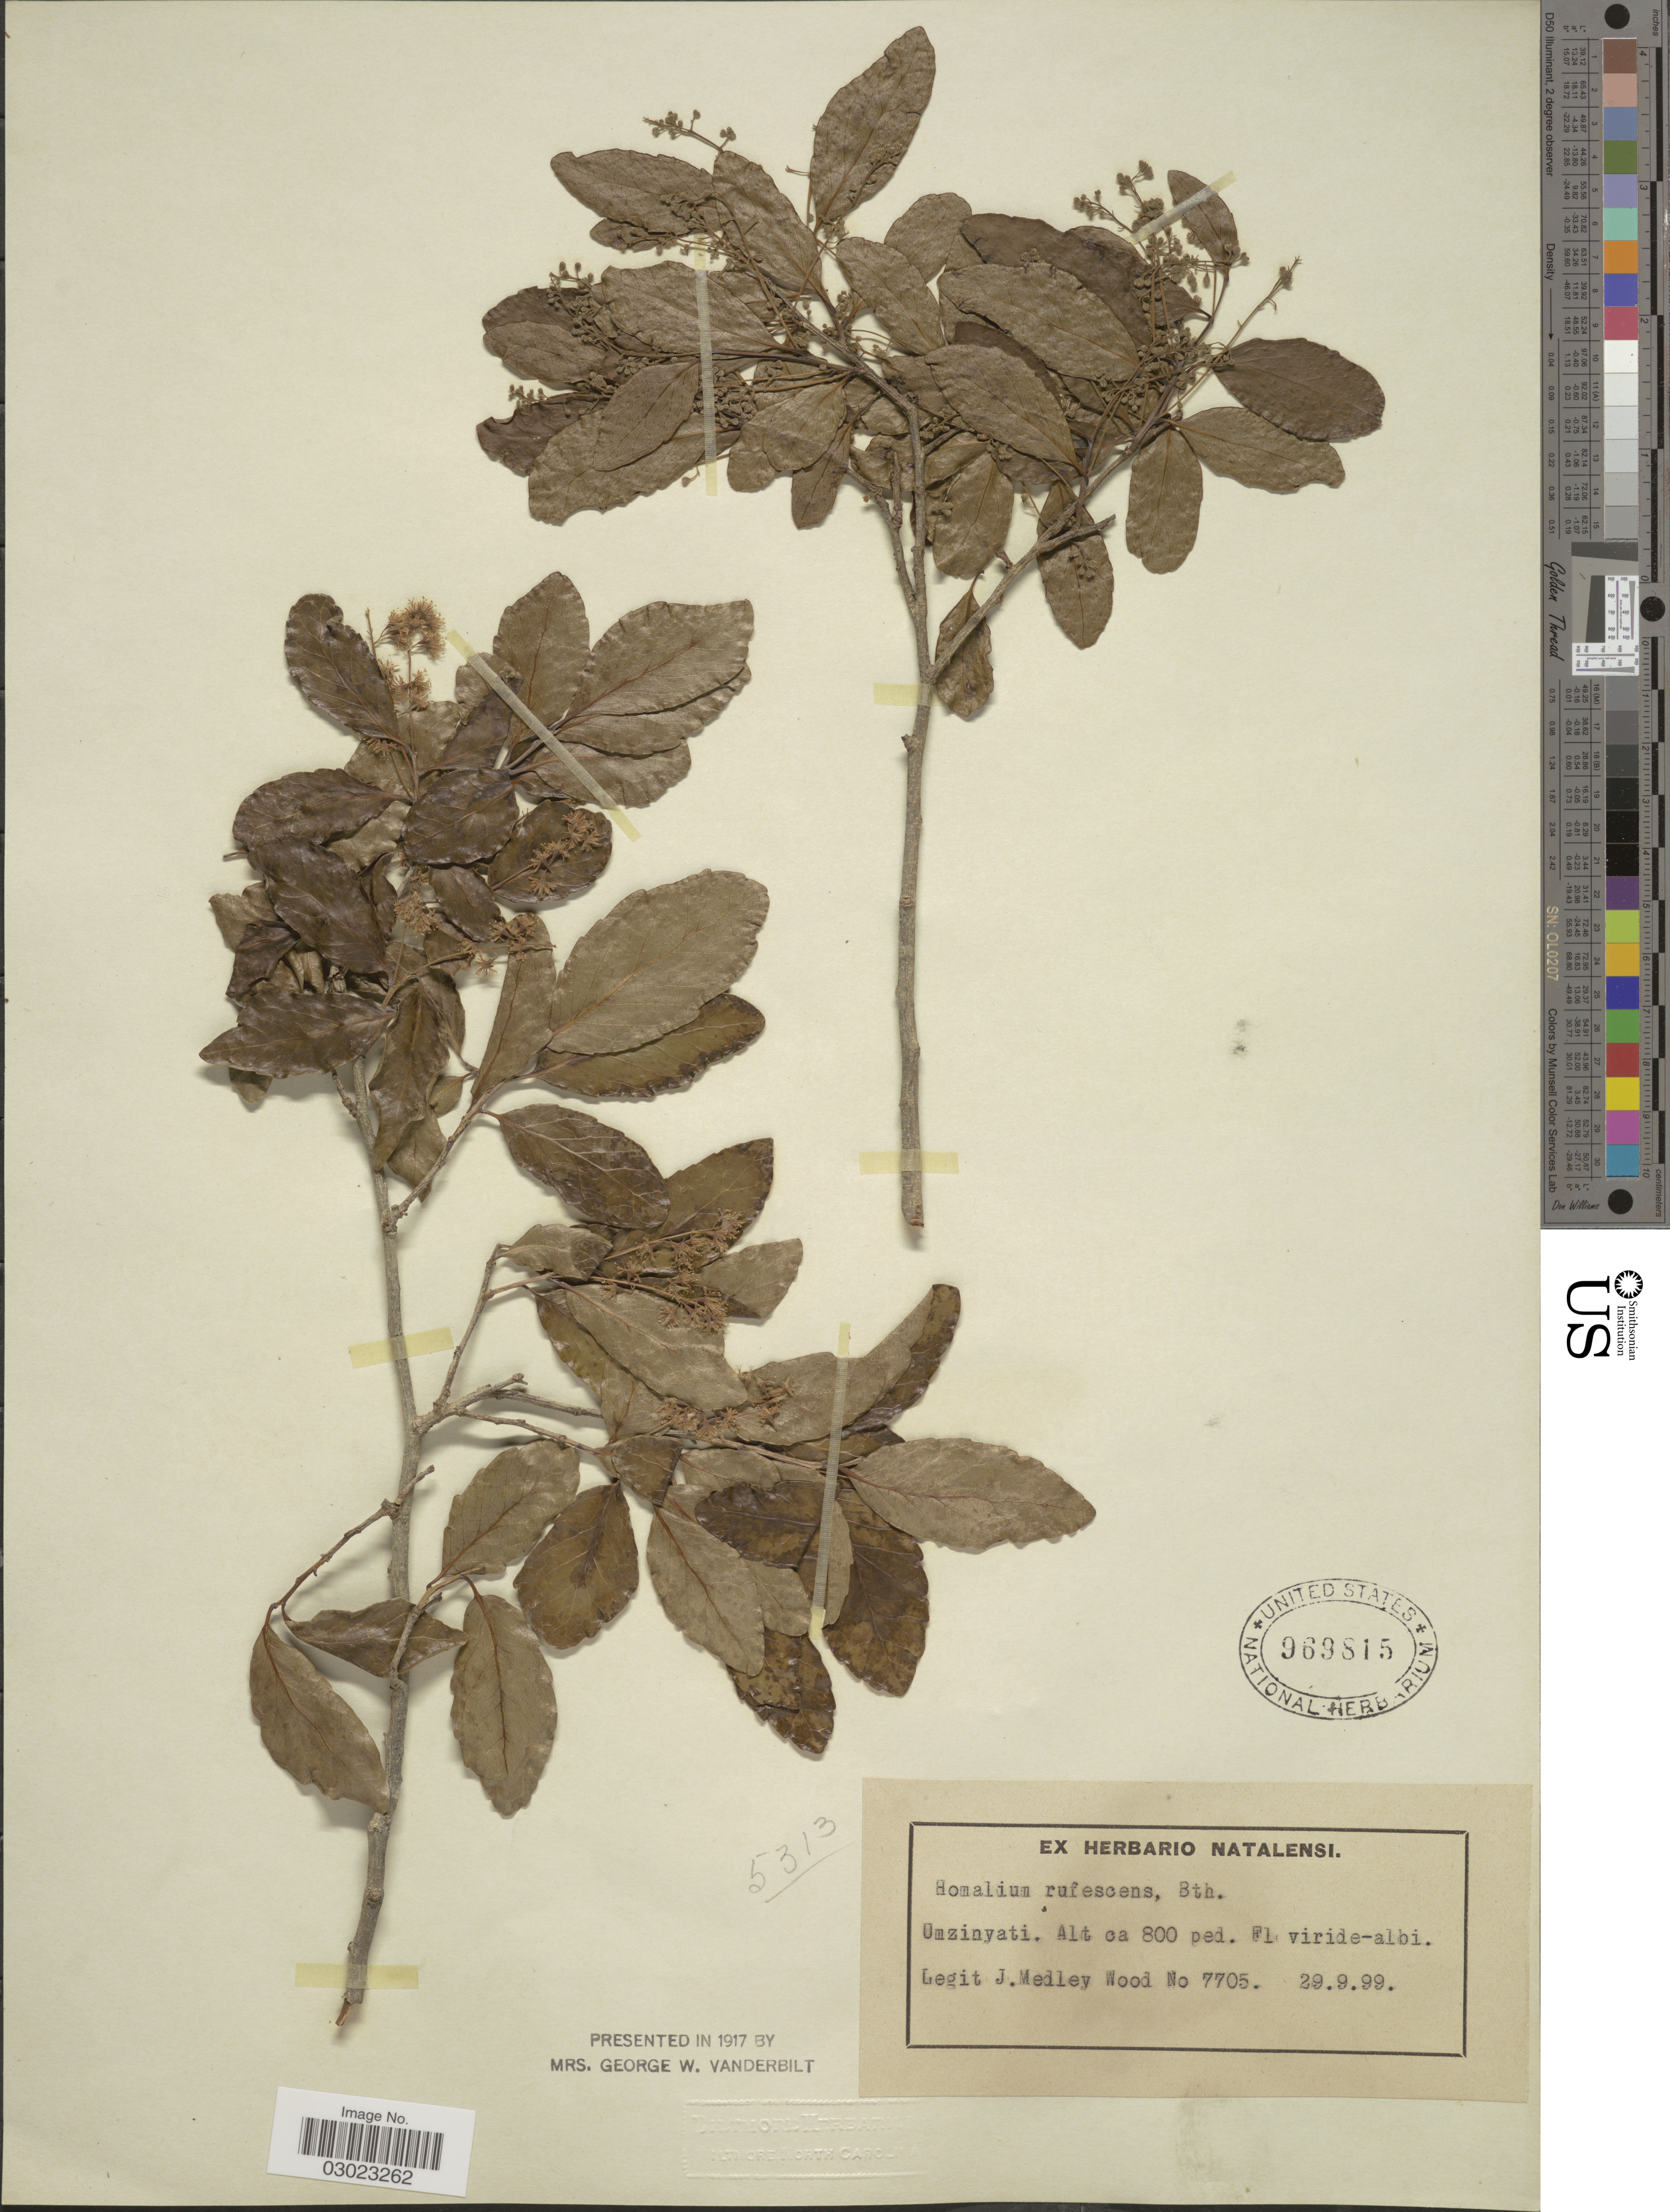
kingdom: Plantae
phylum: Tracheophyta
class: Magnoliopsida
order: Malpighiales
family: Salicaceae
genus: Homalium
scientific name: Homalium rufescens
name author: Benth.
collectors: J. Medley Wood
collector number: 7705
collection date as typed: Transcribed d/m/y: 29/9/99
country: South Africa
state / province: KwaZulu-Natal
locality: Umzinyati.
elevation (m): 244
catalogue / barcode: US 969815